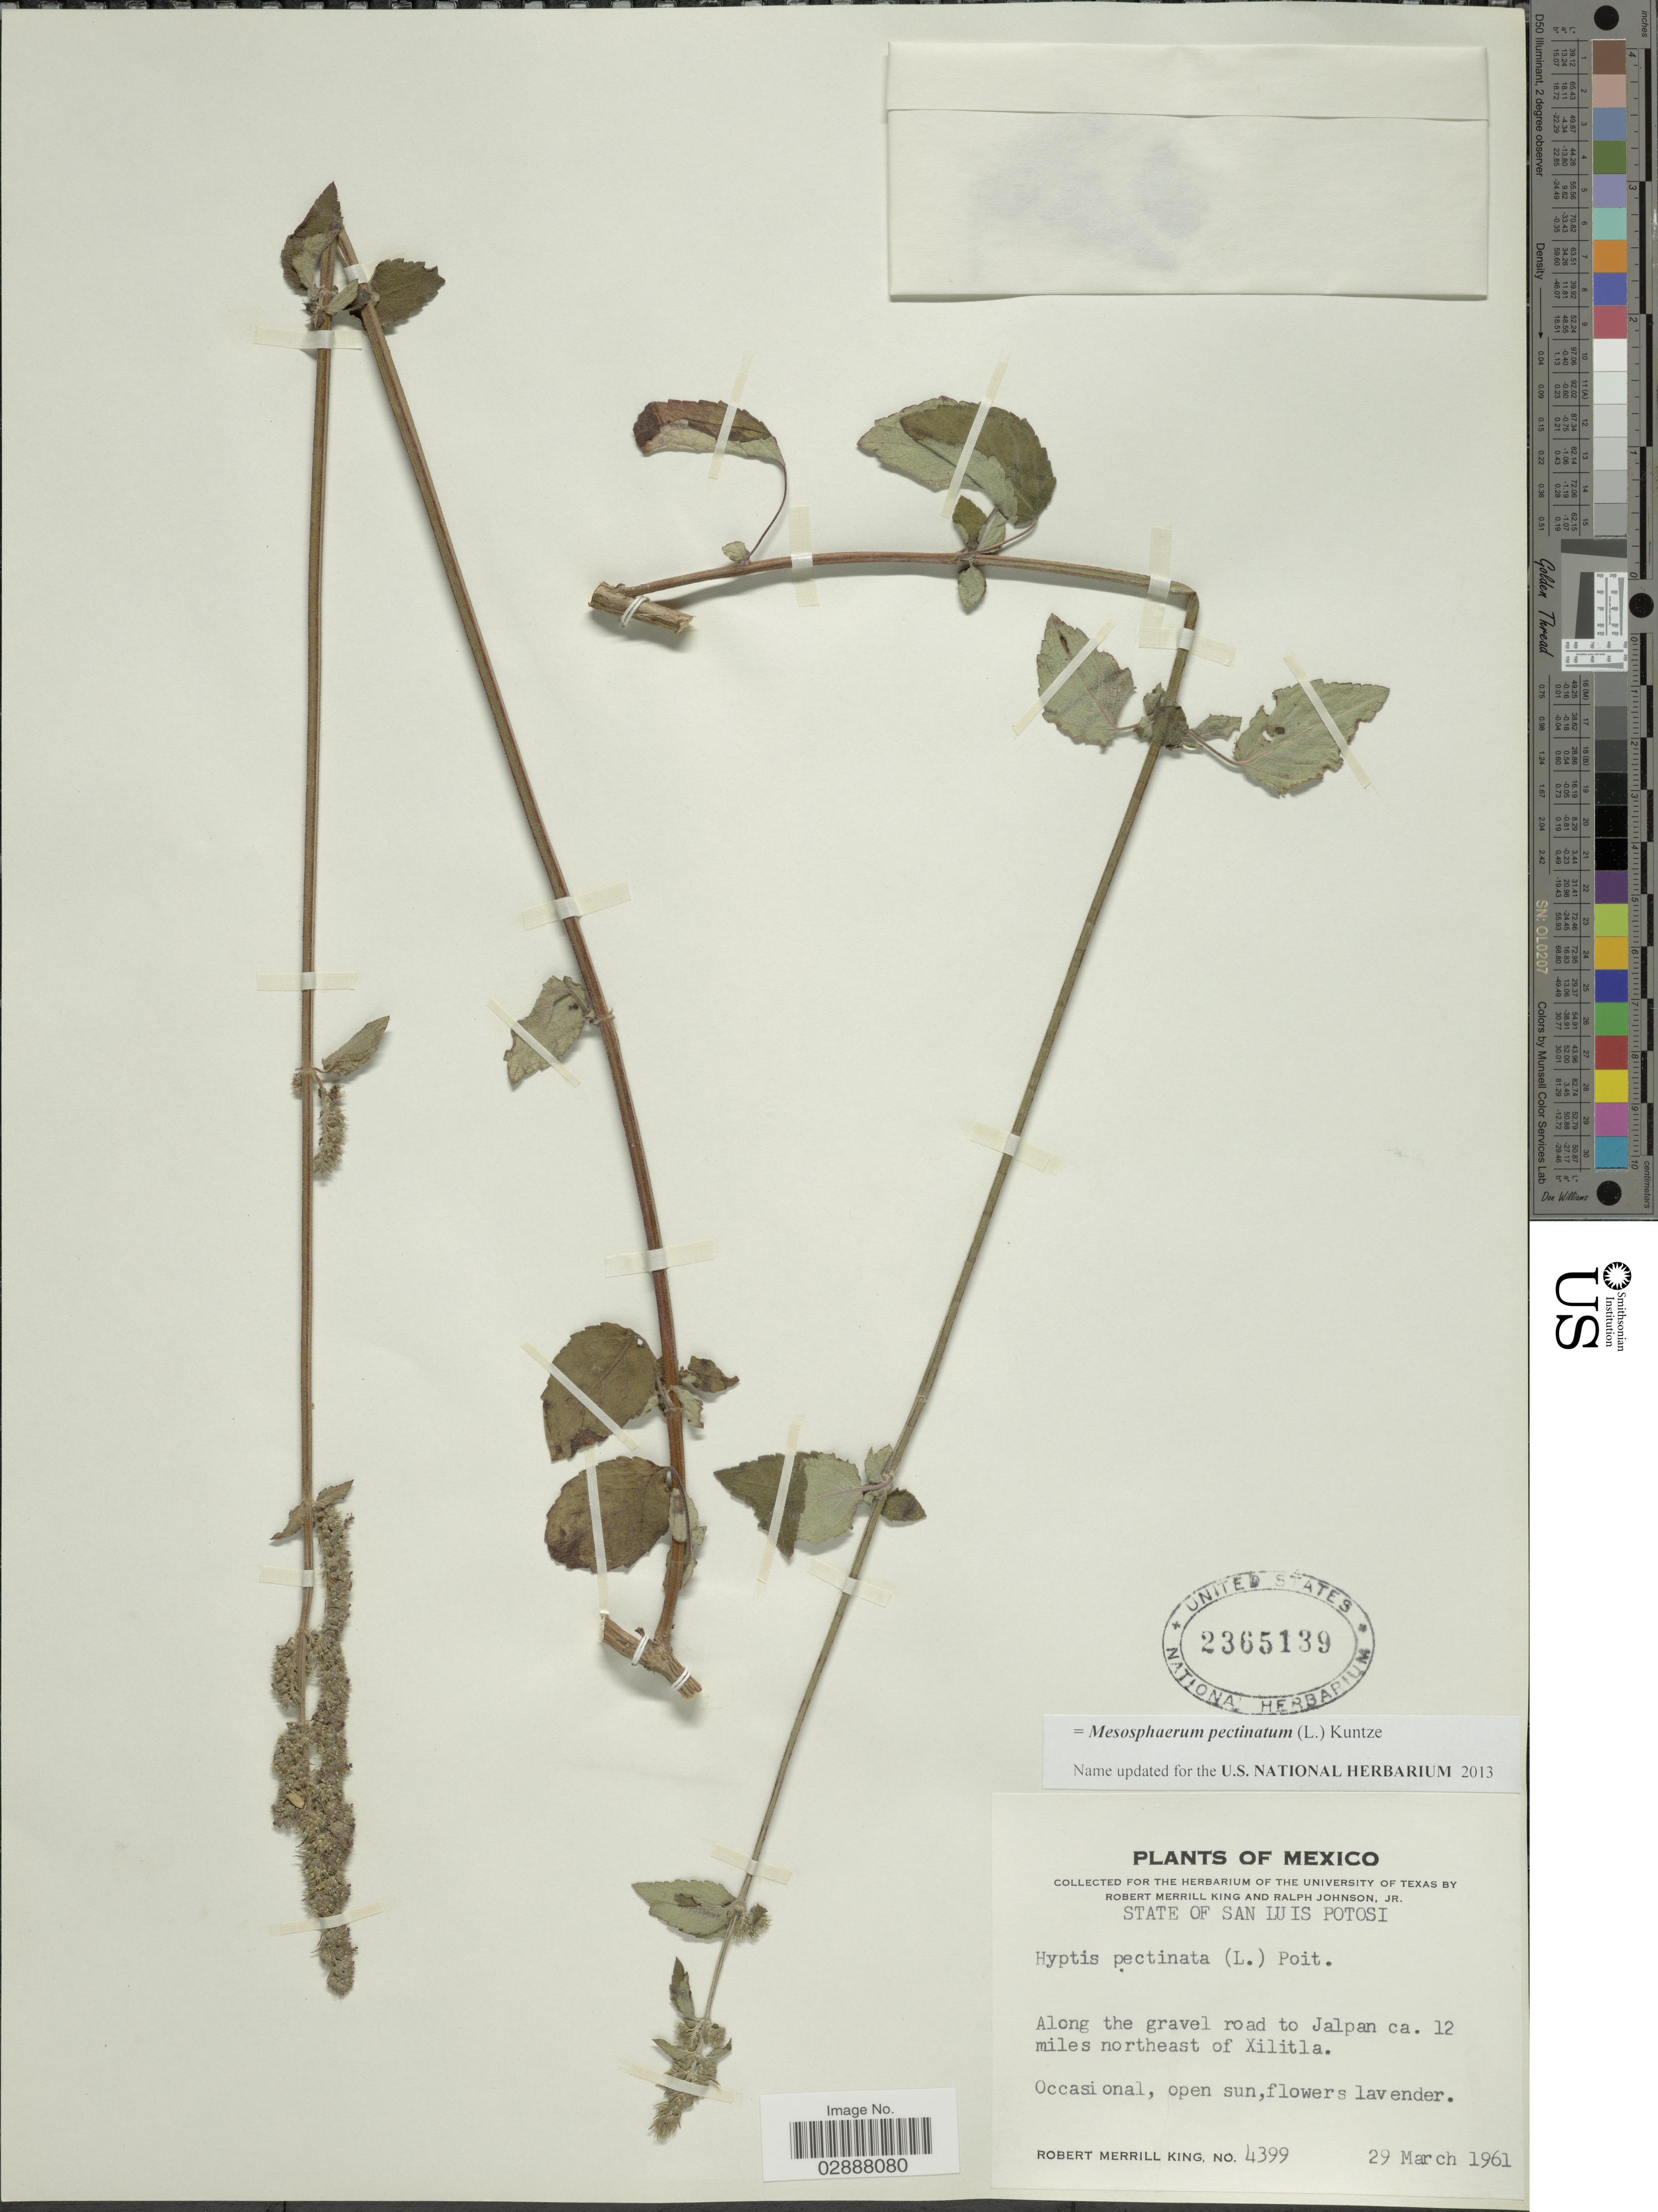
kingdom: Plantae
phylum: Tracheophyta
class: Magnoliopsida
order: Lamiales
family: Lamiaceae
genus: Mesosphaerum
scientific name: Mesosphaerum pectinatum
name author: (L.) Kuntze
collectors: R. M. King & R. Johnson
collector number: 4399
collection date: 1961-03-29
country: Mexico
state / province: San Luis Potosí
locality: Along the gravel road to Jalpan ca. 12 miles northeast of Xilitla.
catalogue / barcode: US 2365139